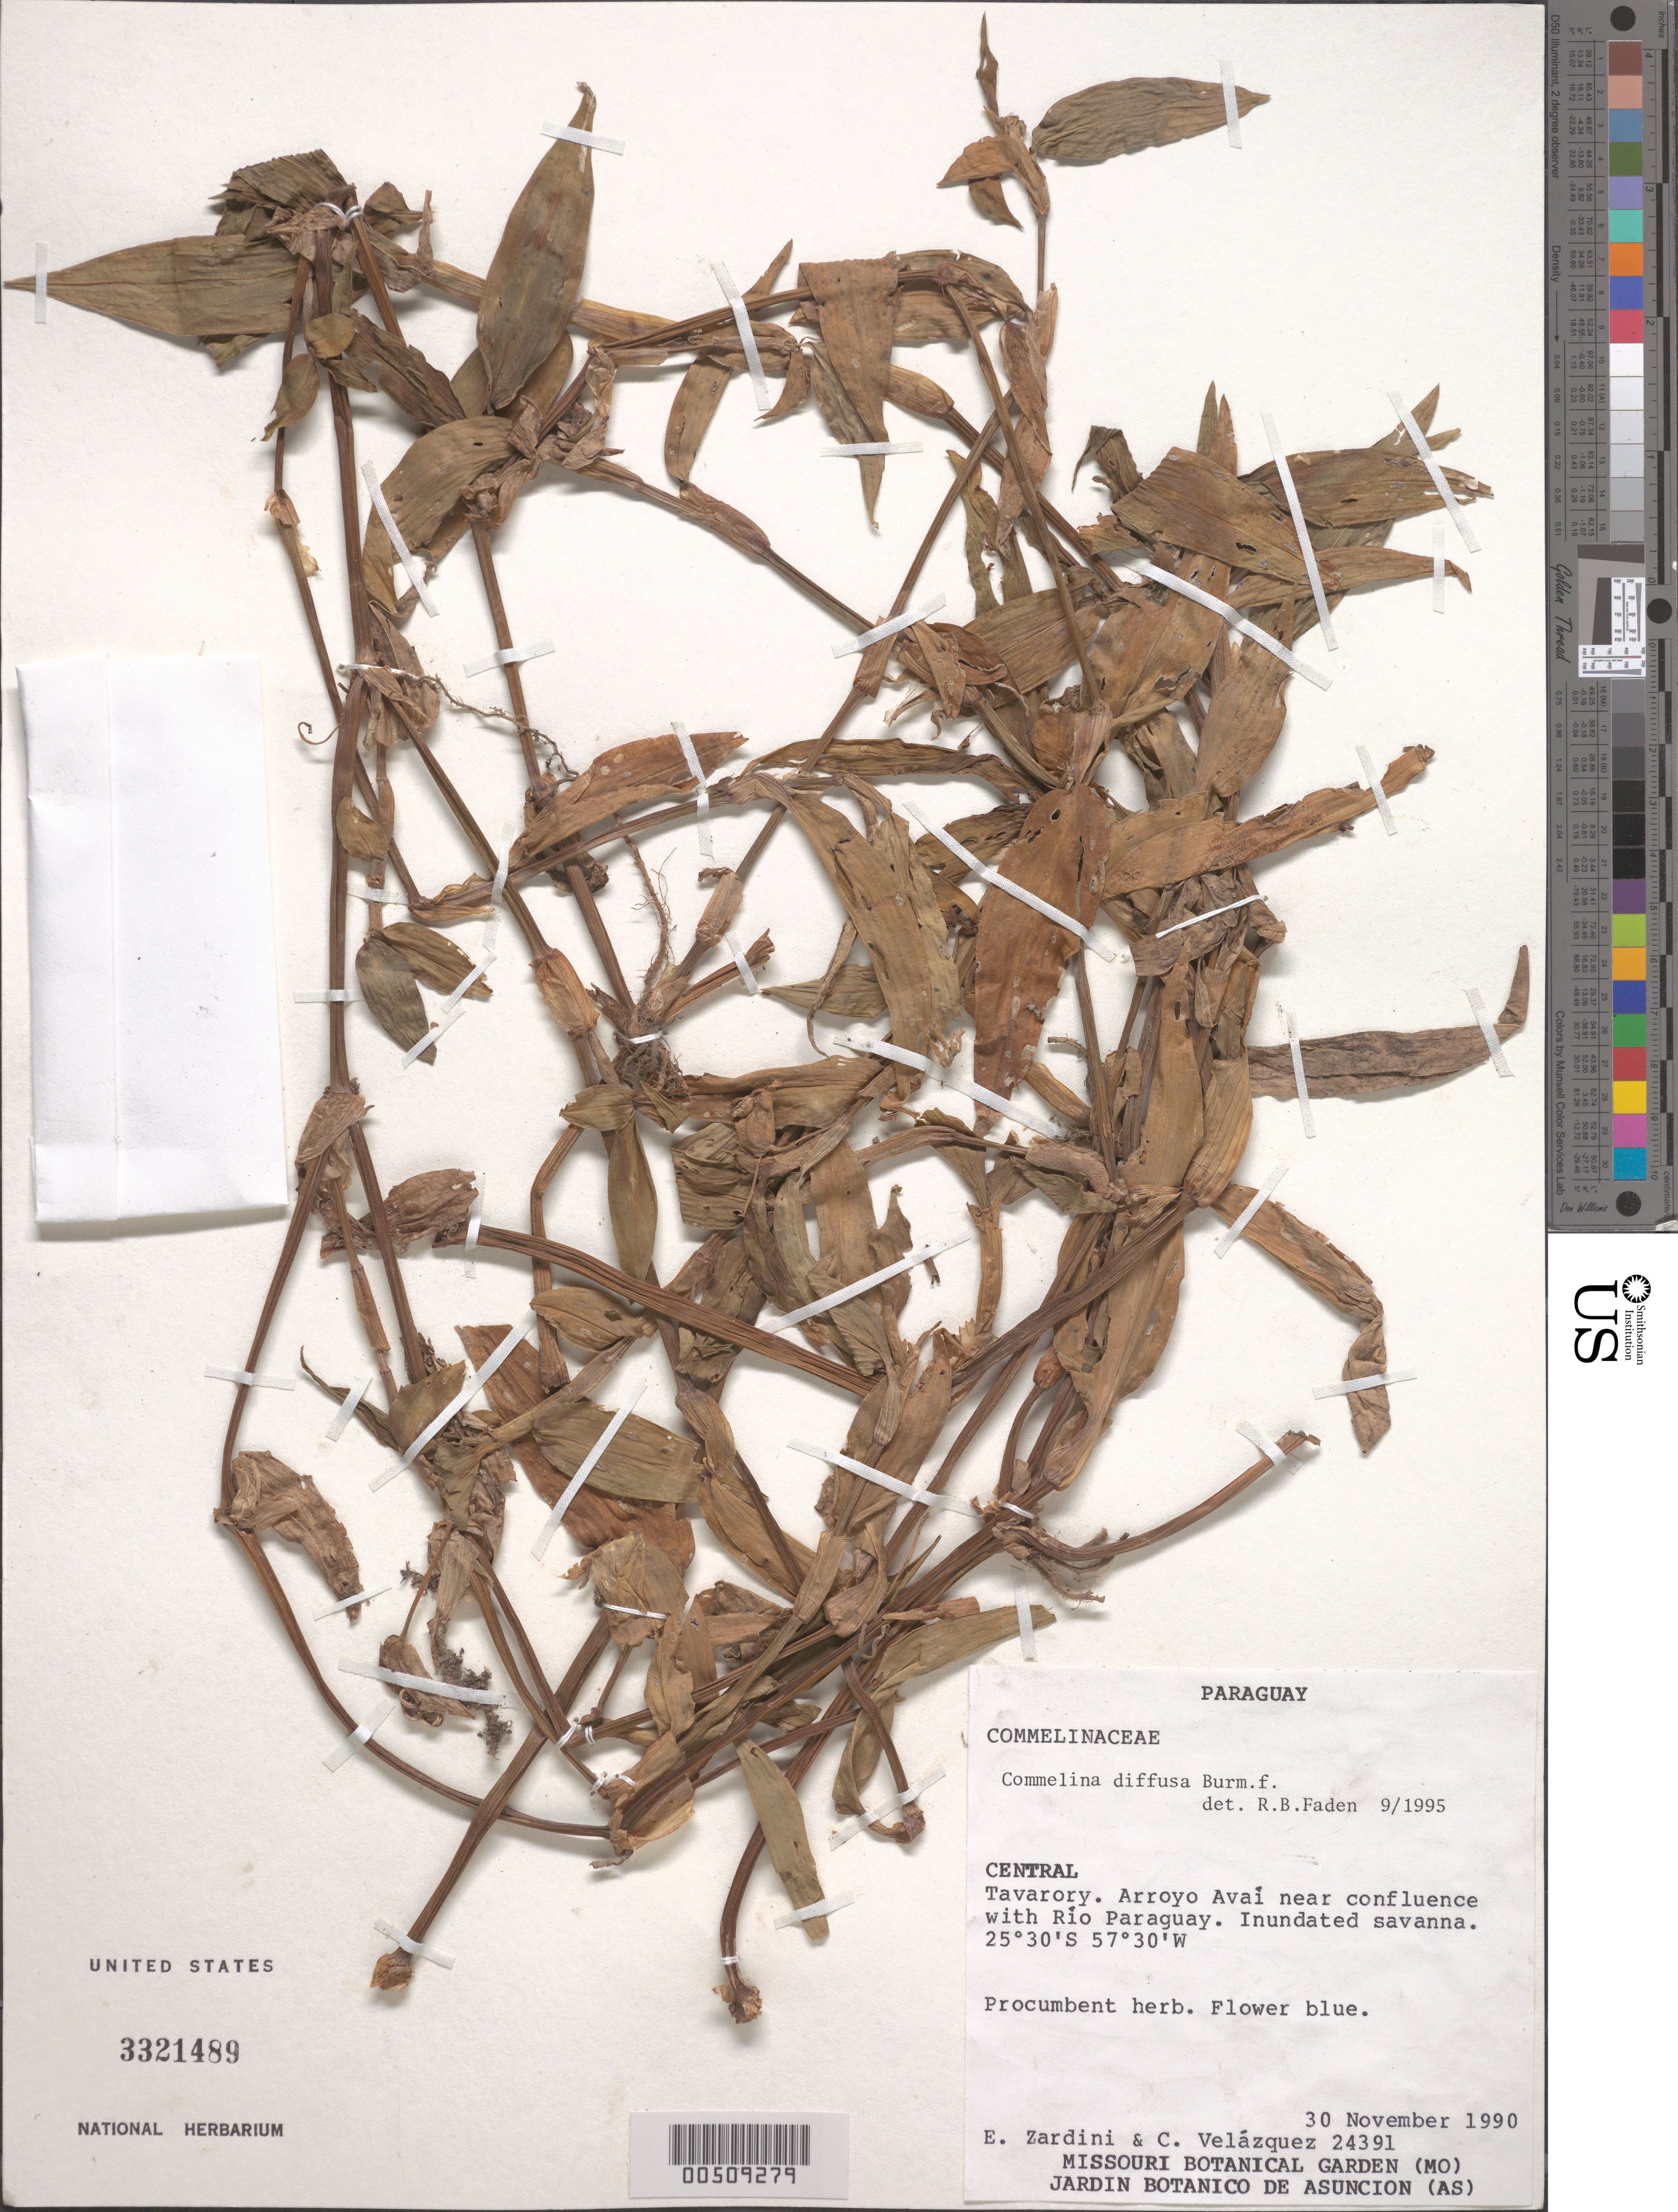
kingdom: Plantae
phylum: Tracheophyta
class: Liliopsida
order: Commelinales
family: Commelinaceae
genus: Commelina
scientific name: Commelina diffusa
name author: Burm. f.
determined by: Faden, Robert B., (US), Smithsonian Institution - National Museum of Natural History (UNITED STATES)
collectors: E. M. Zardini & C. Velasquez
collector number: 24391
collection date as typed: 30 Nov 1990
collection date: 1990-11-30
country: Paraguay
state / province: Central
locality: Tavarory, rio paraguay, arroyo abai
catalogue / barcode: US 3321489